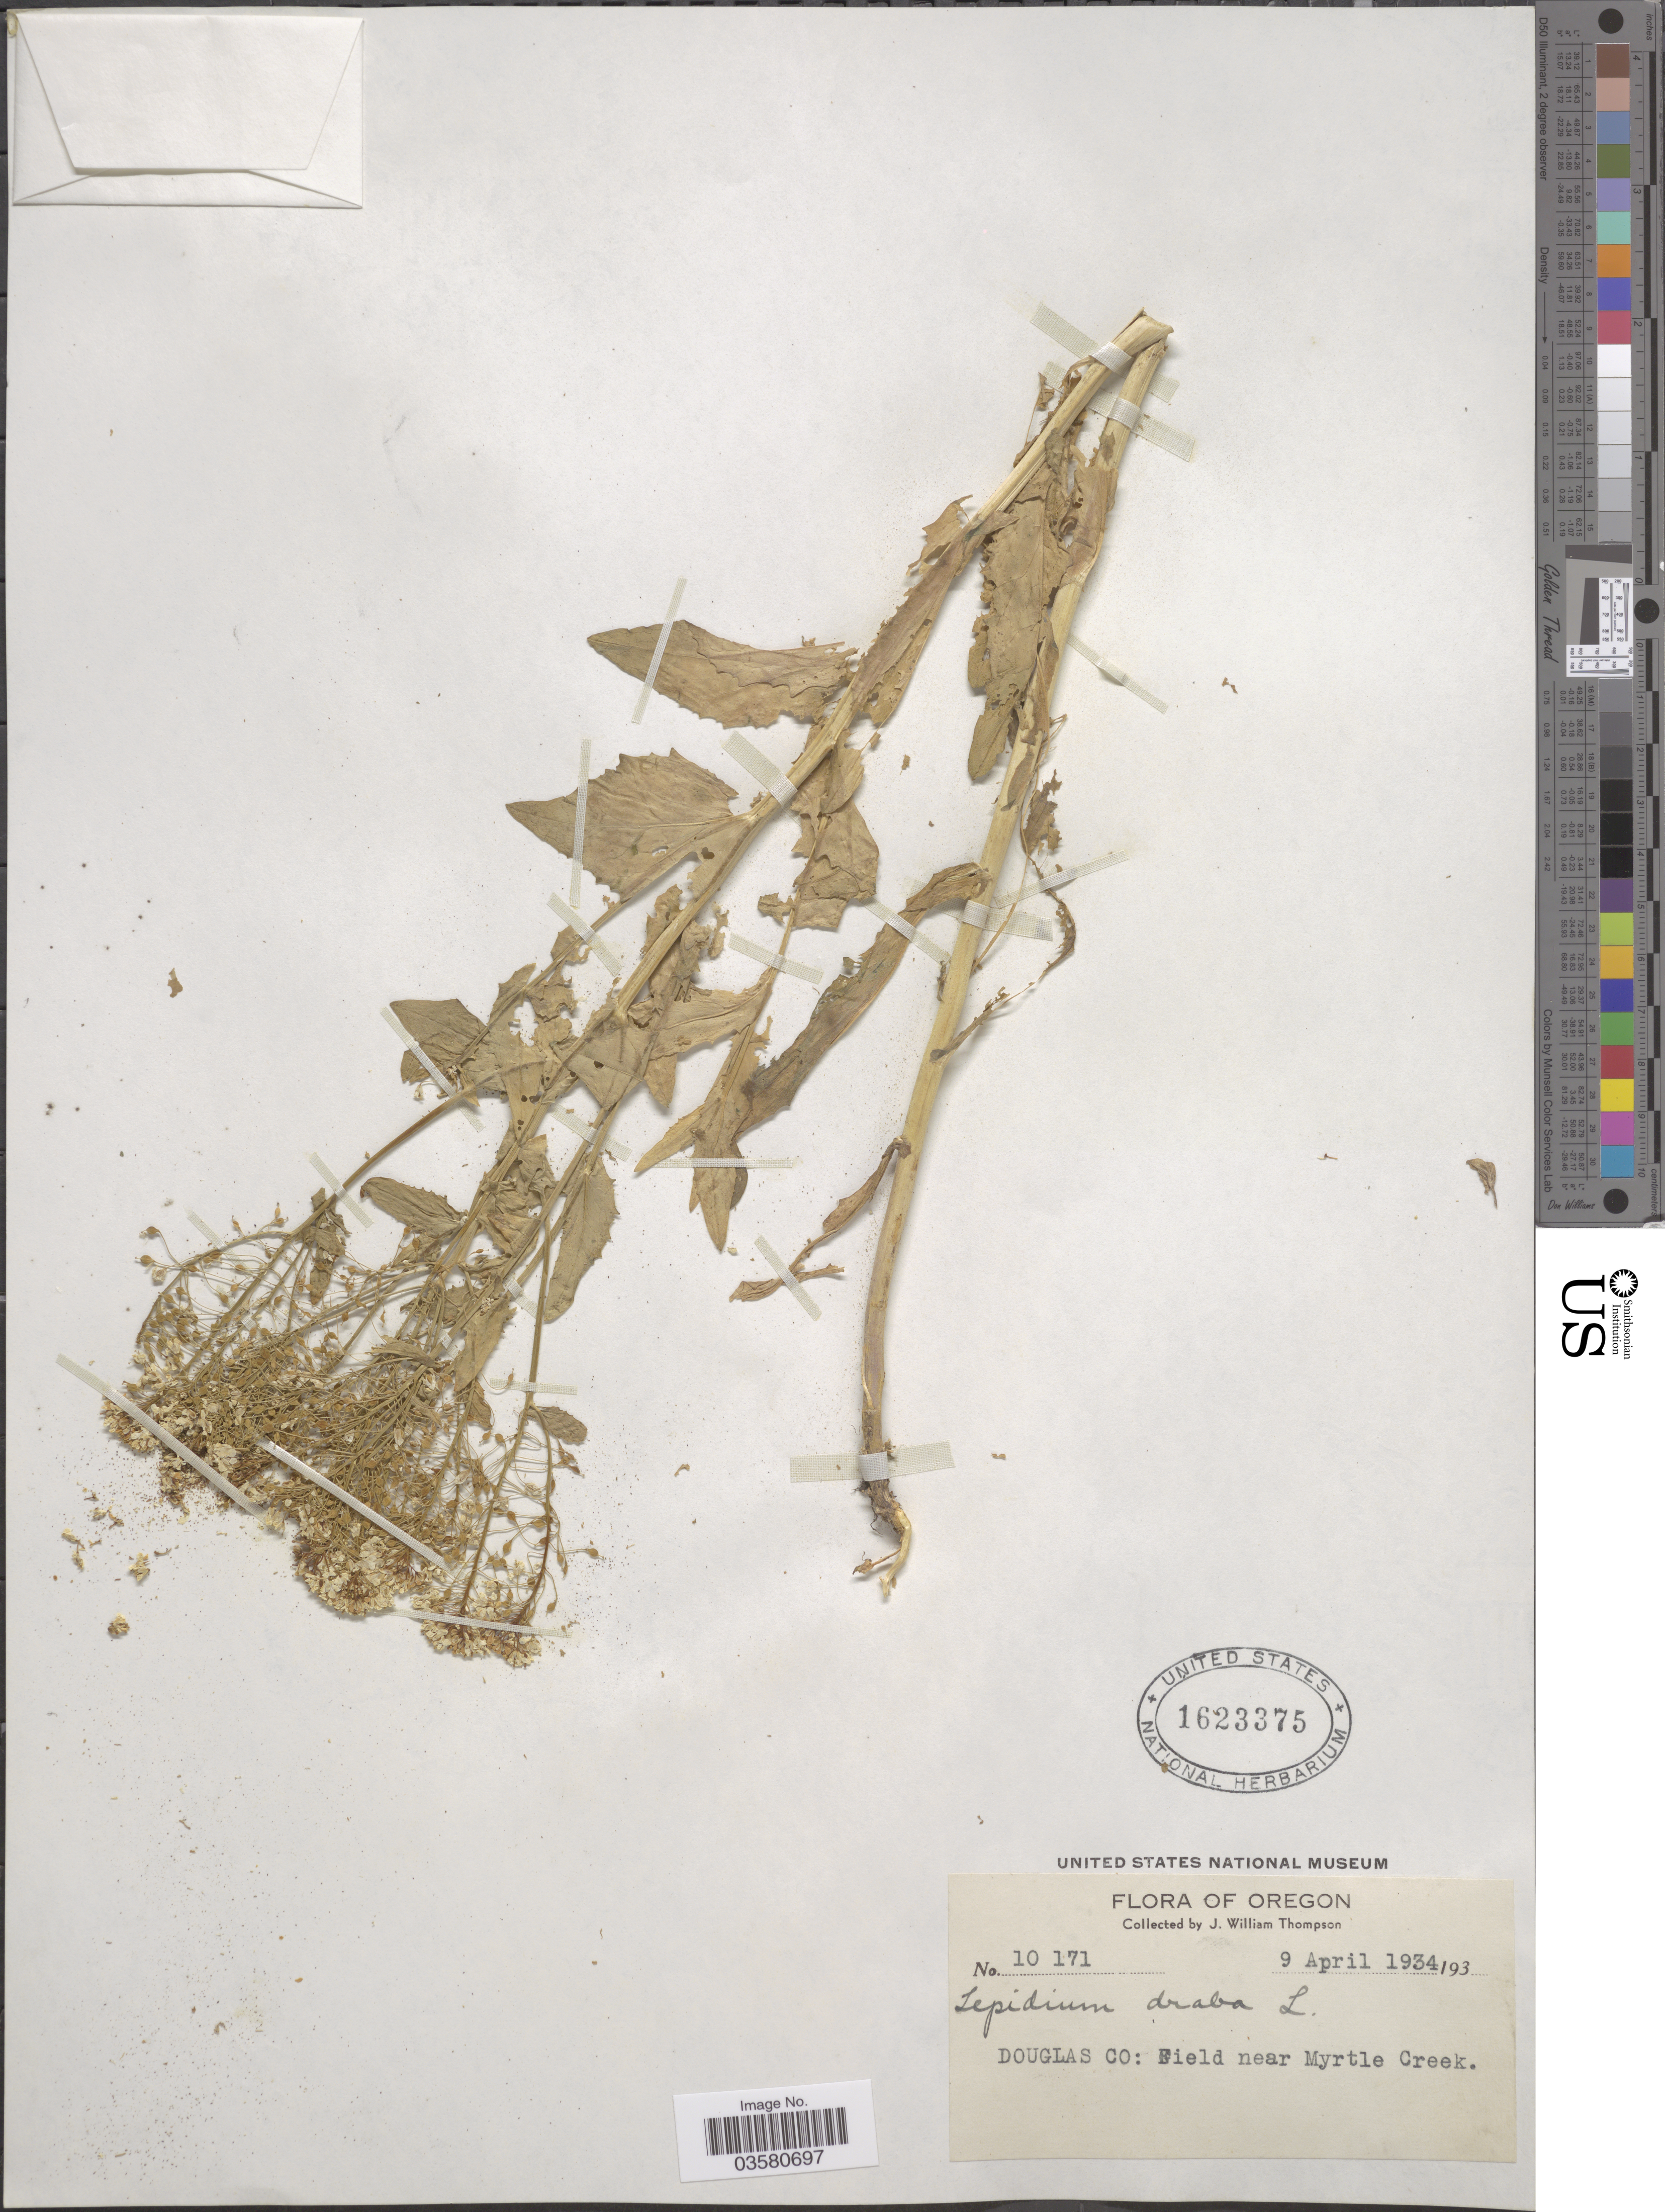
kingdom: Plantae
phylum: Tracheophyta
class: Magnoliopsida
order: Brassicales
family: Brassicaceae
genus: Lepidium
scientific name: Lepidium draba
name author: L.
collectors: J. W. Thompson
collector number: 10171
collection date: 1934-04-09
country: United States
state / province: Oregon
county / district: Douglas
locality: Douglas Co: Field near Myrtle Creek.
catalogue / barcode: US 1623375